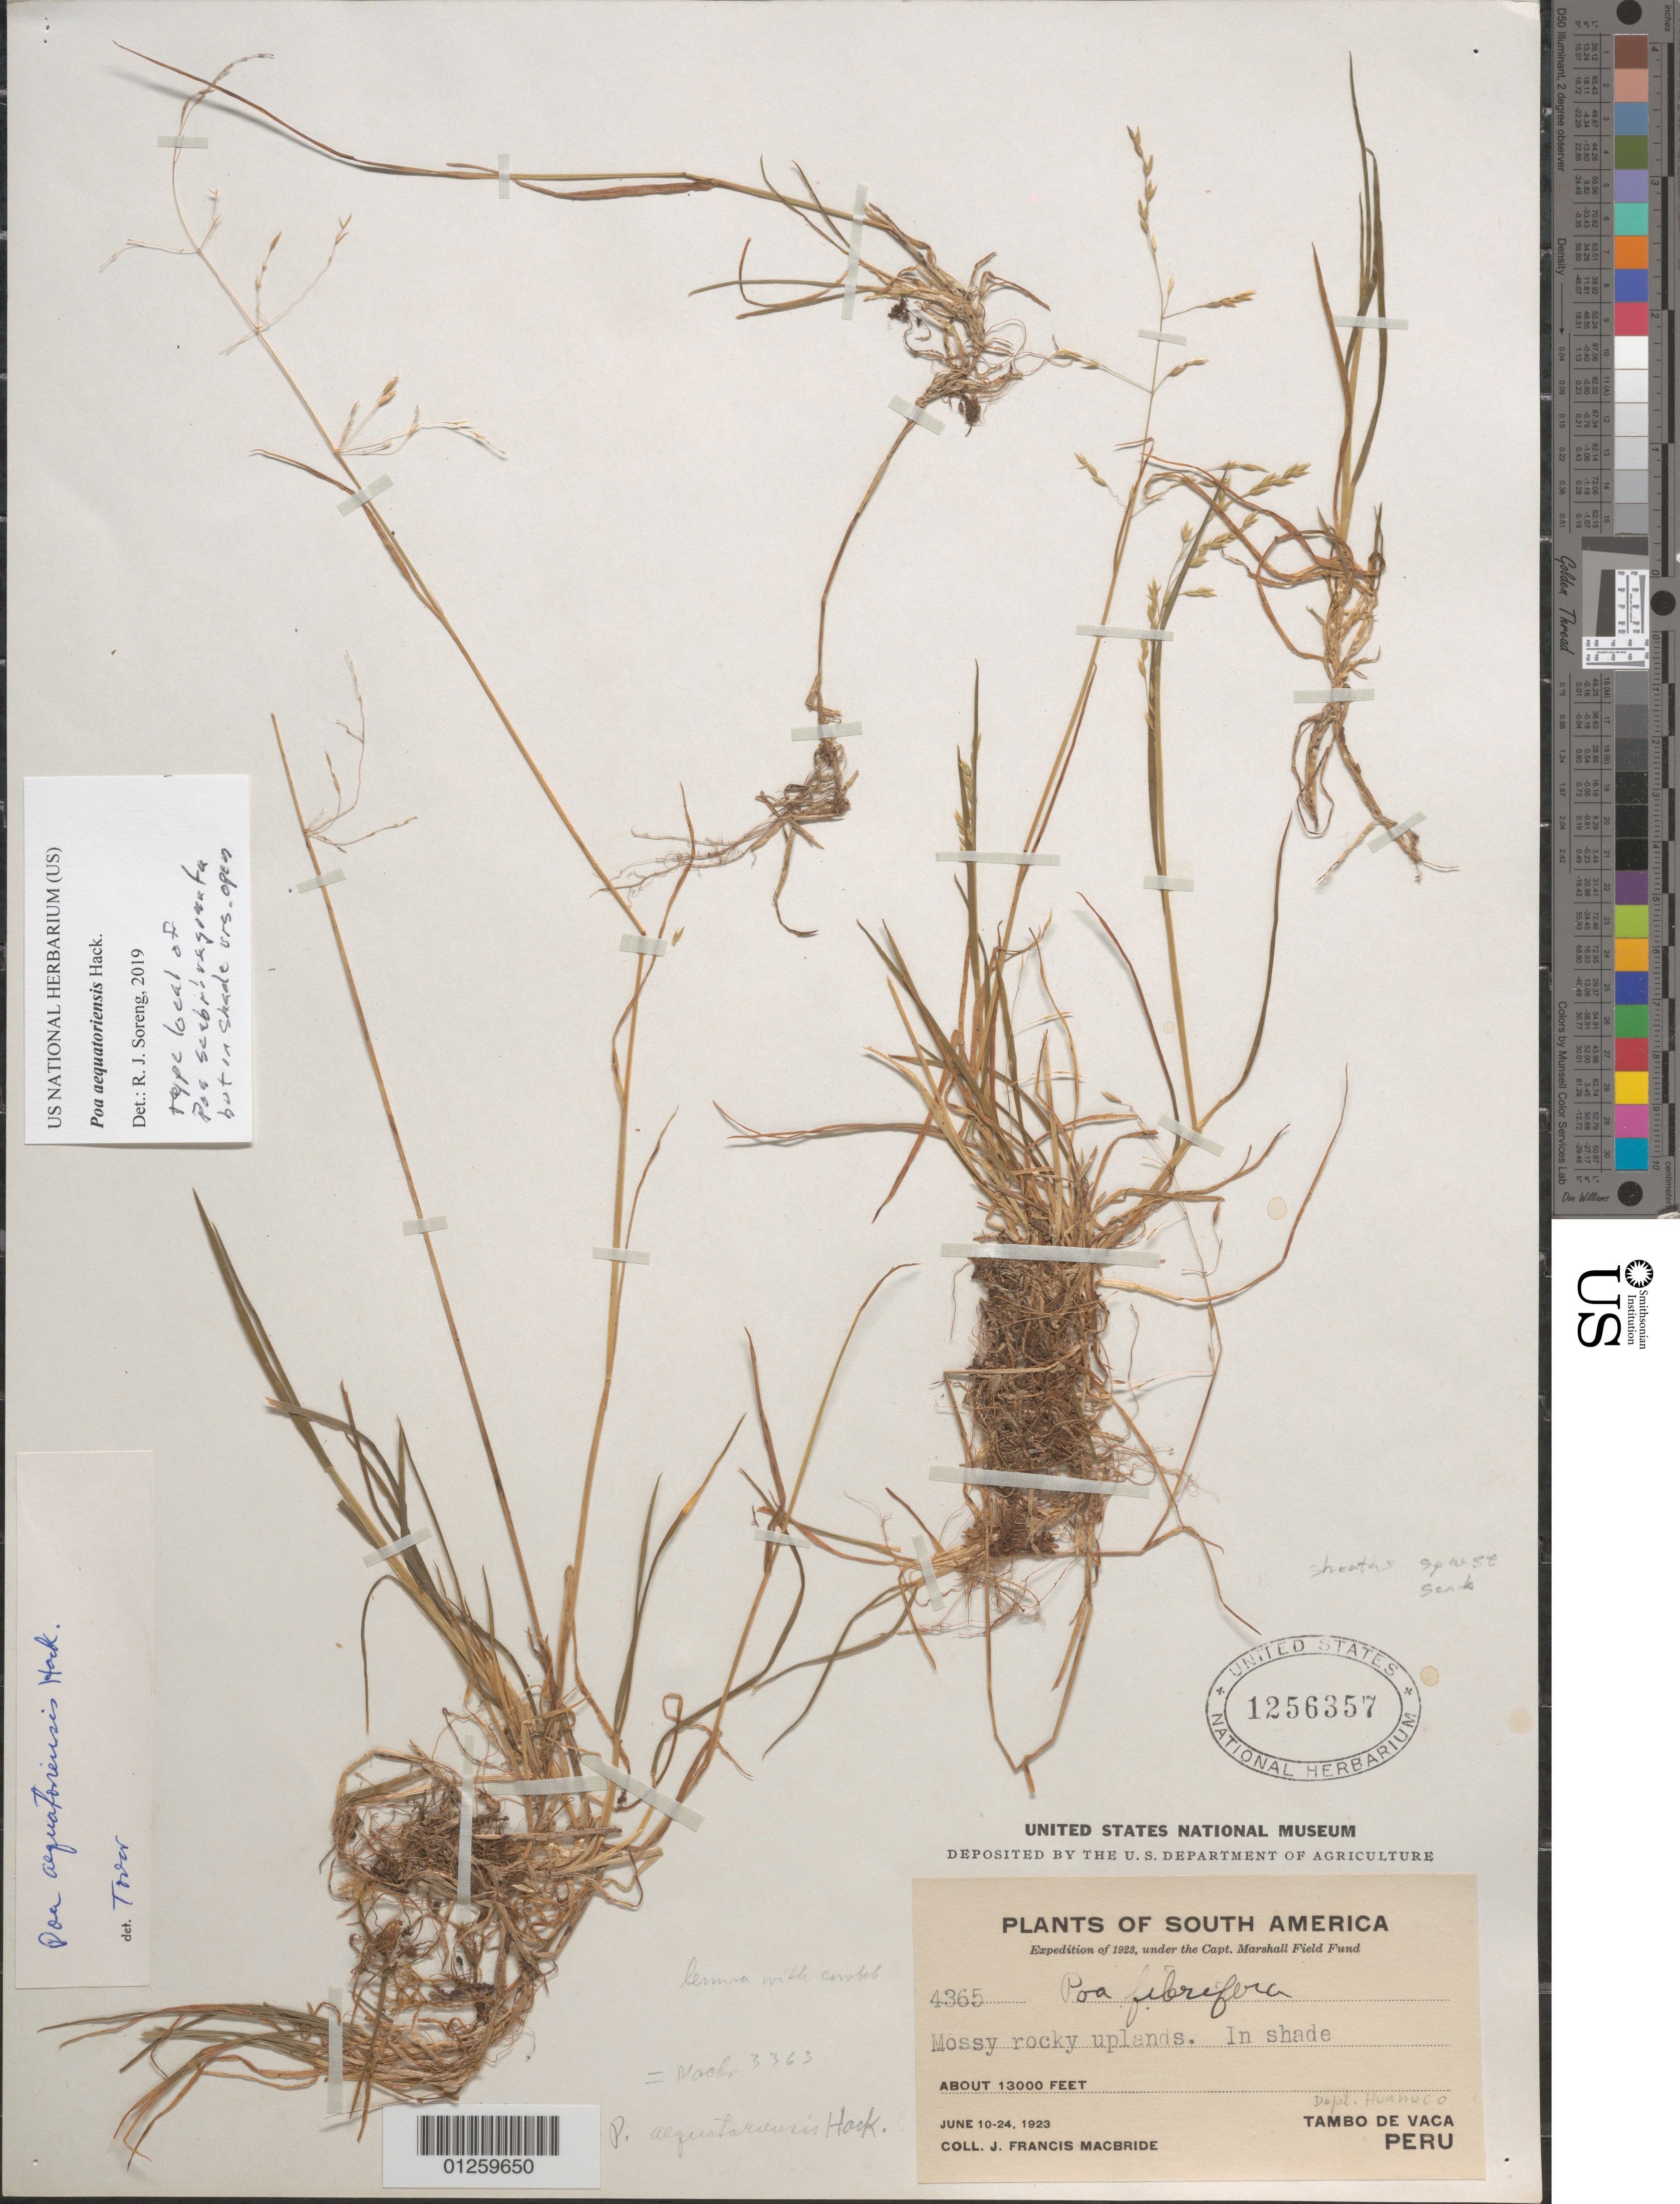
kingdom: Plantae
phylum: Tracheophyta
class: Liliopsida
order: Poales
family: Poaceae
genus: Poa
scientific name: Poa aequatoriensis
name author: Hack.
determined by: Soreng, Robert J., Research Associate (BOT), Smithsonian Institution - National Museum of Natural History (UNITED STATES)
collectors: J. F. Macbride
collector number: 4365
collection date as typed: June 10-24, 1923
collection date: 1923-06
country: Peru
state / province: Huánuco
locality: Tambo de Vaca.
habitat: Mossy rocky uplands. In shade.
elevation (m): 3962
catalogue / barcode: US 1256357